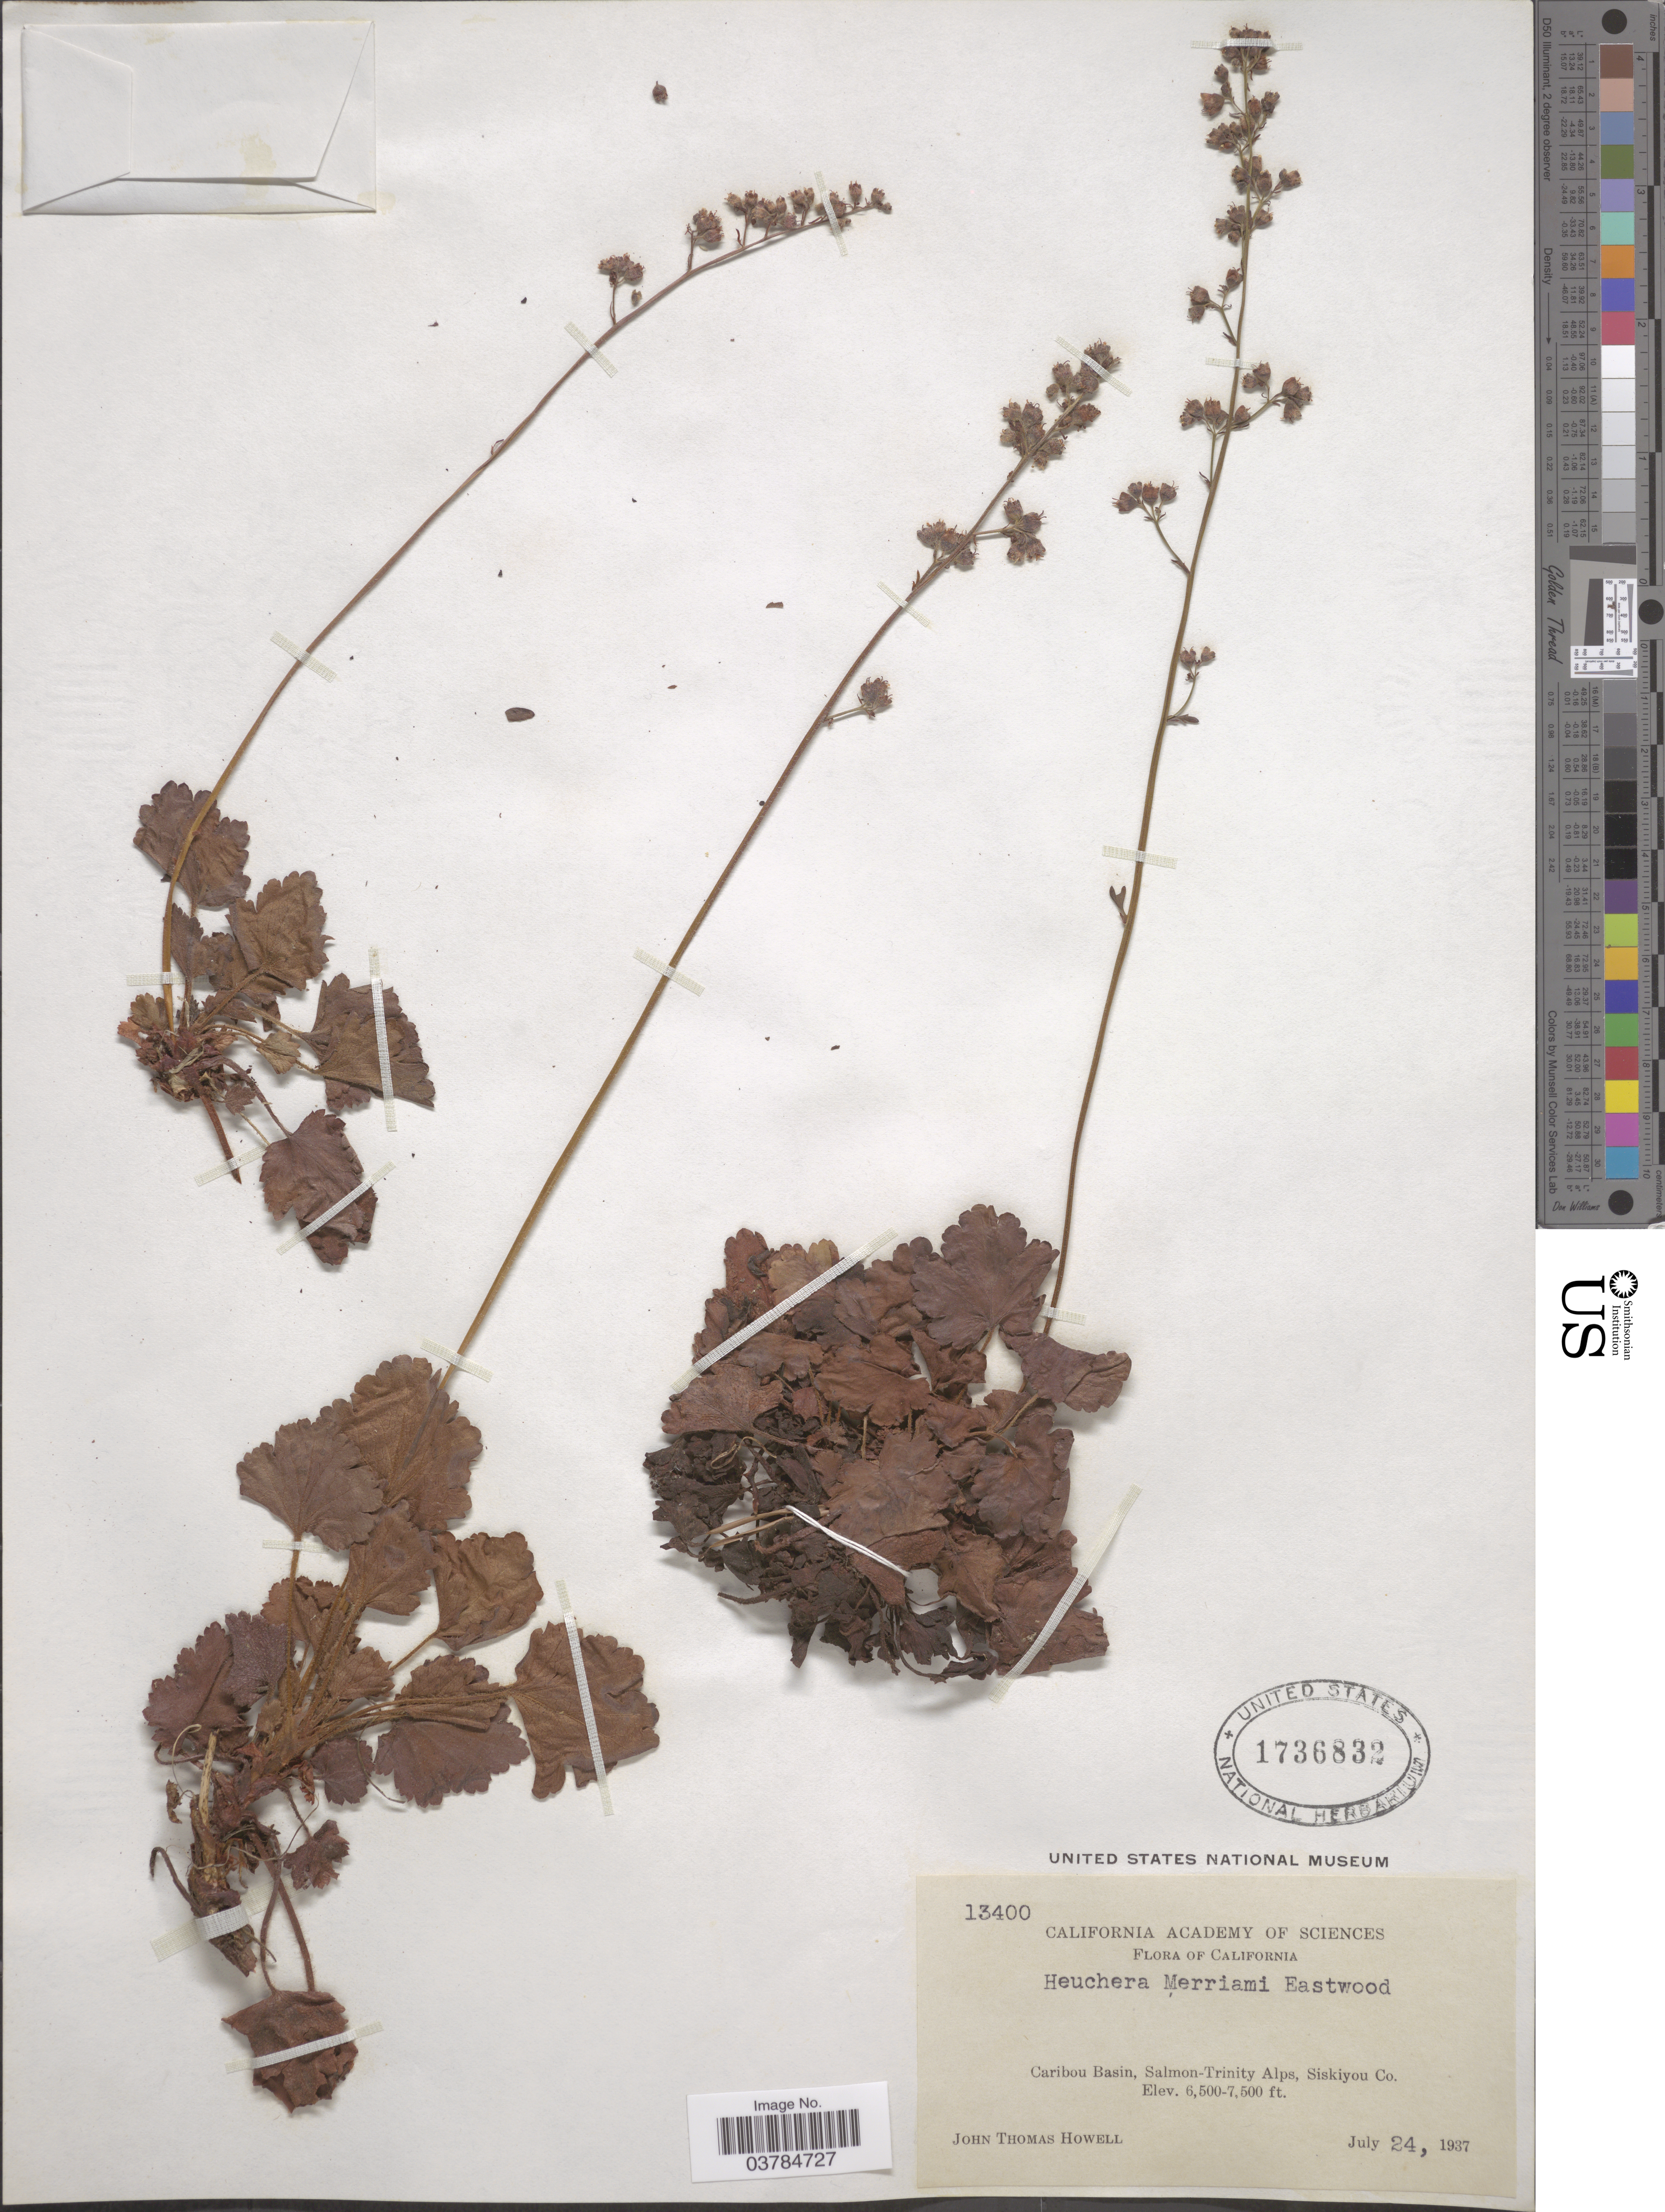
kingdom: Plantae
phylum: Tracheophyta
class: Magnoliopsida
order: Saxifragales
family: Saxifragaceae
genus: Heuchera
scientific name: Heuchera merriamii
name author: Eastw.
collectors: J. T. Howell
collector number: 13400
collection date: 1937-07-24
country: United States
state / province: California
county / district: Siskiyou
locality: Caribou Basin, Salmon-Trinity Alps, Siskiyou Co.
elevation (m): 1981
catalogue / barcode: US 1736832